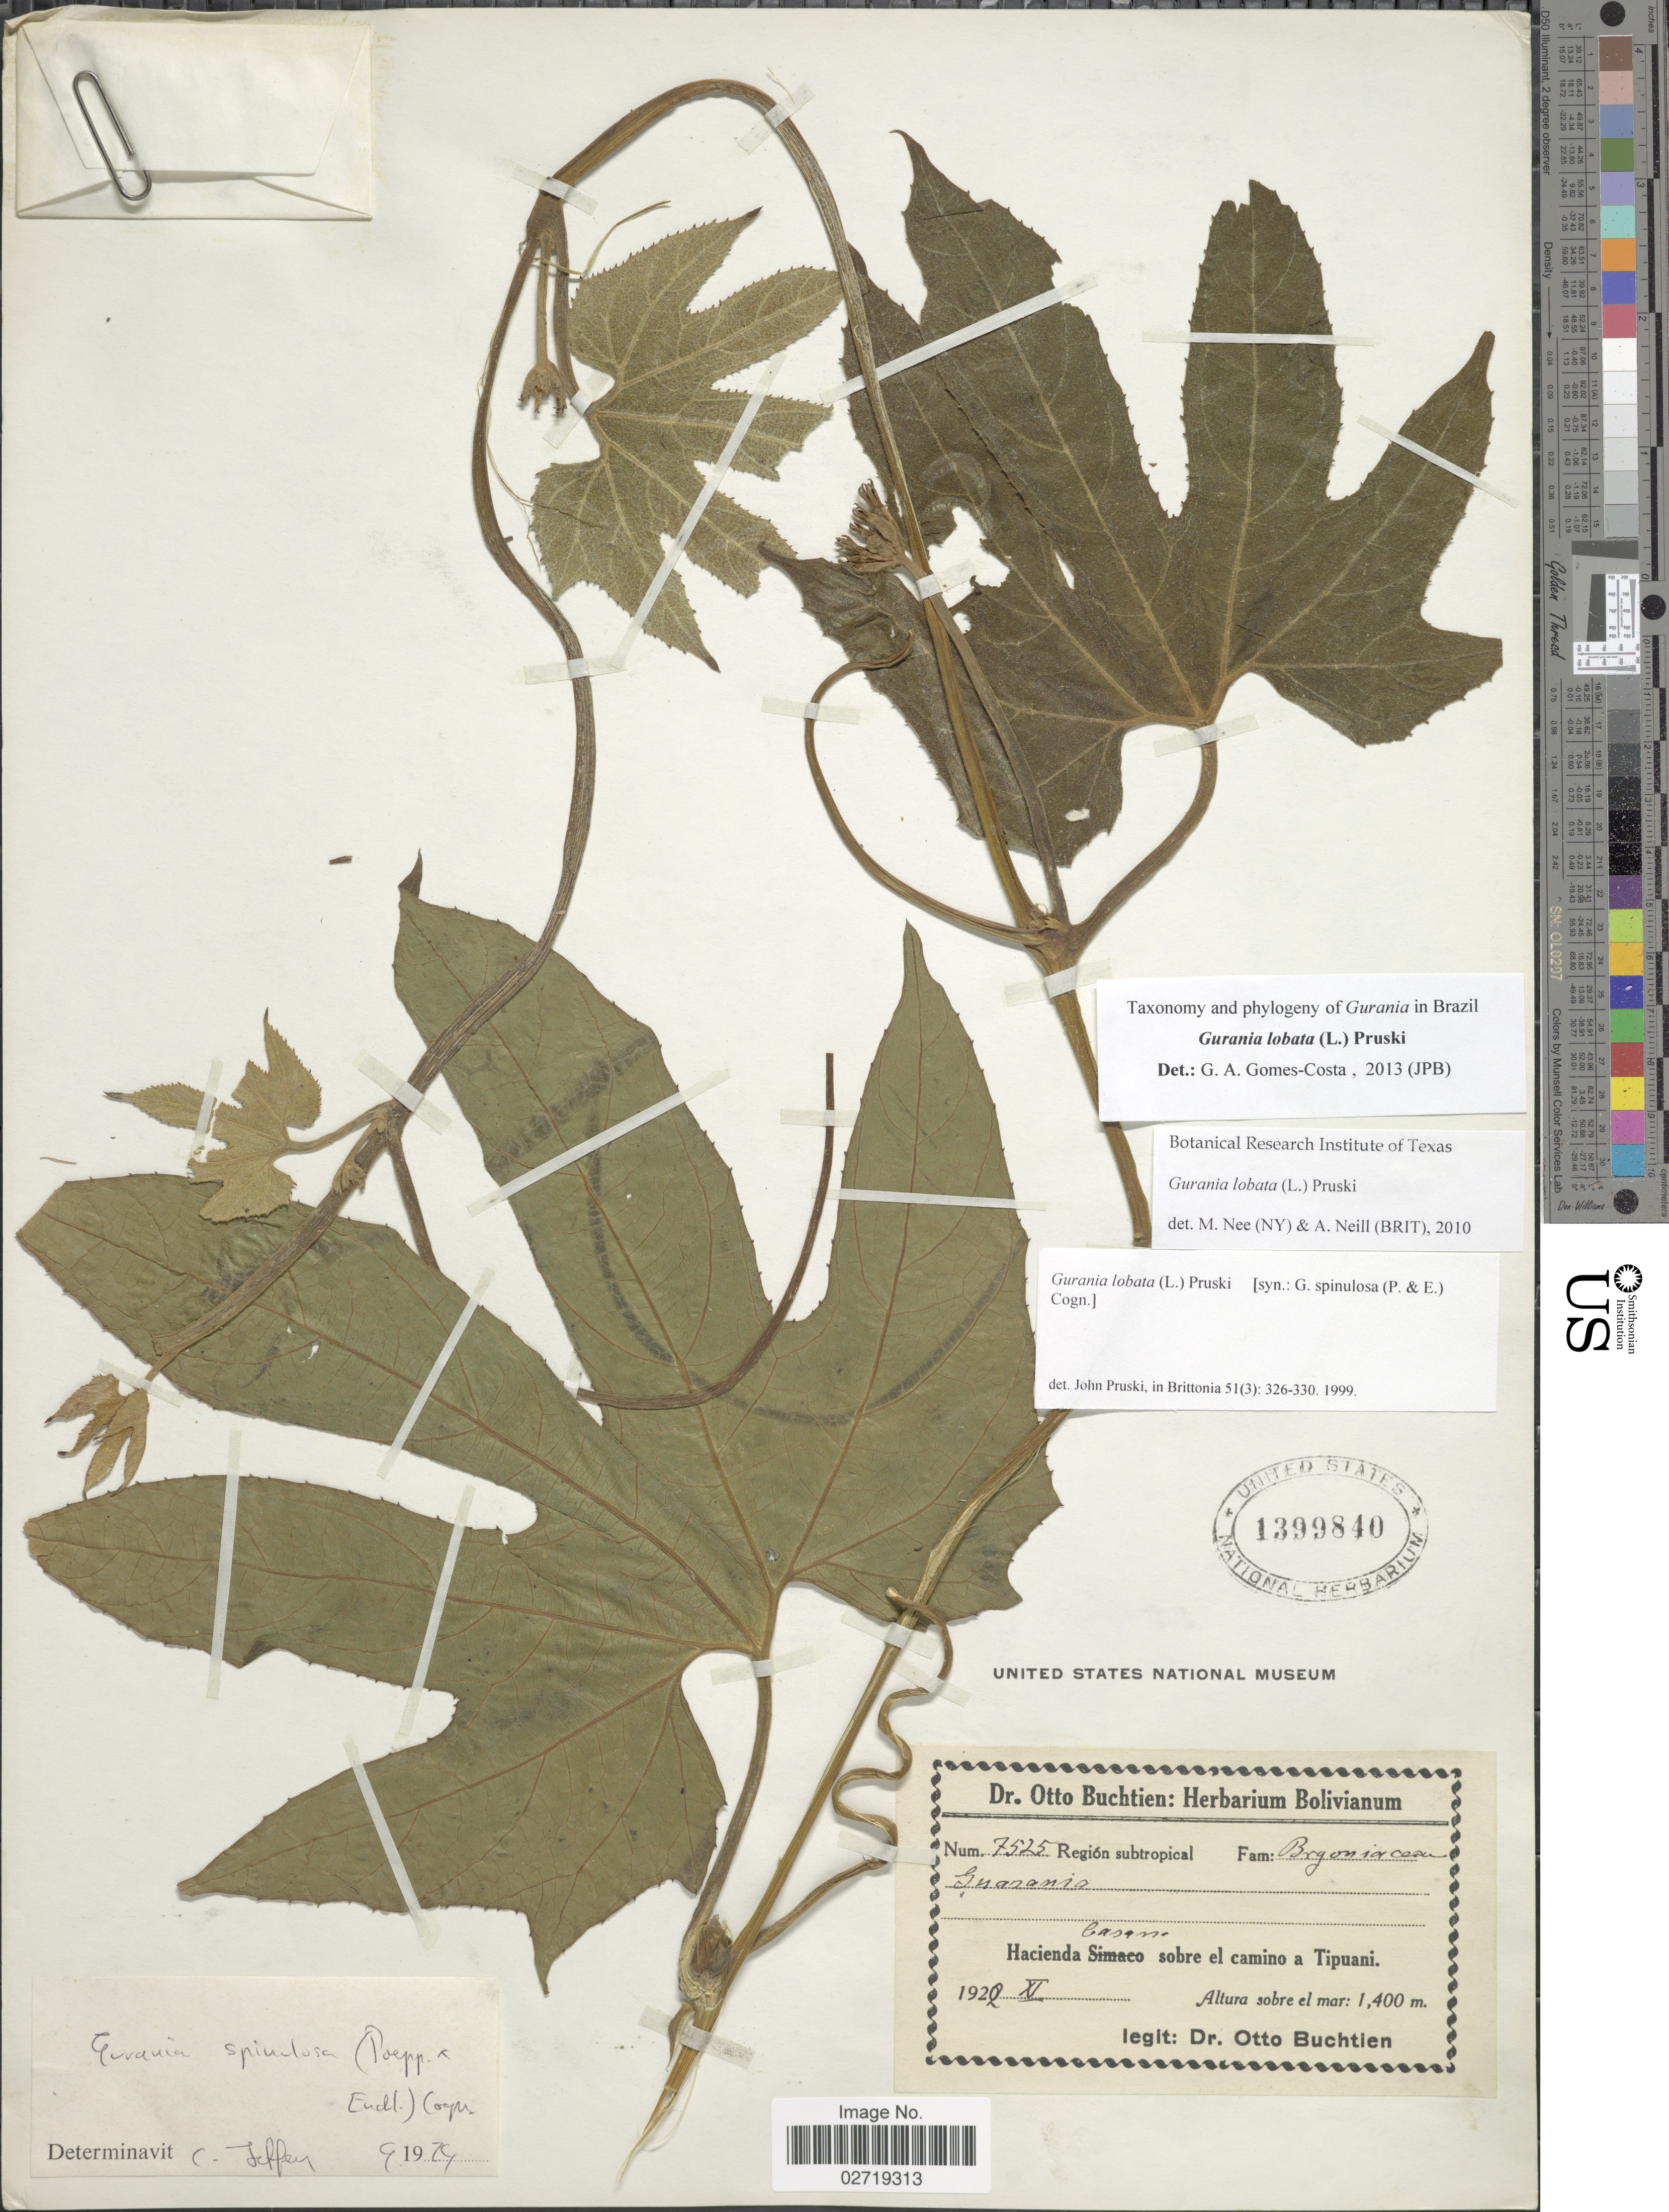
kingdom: Plantae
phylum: Tracheophyta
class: Magnoliopsida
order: Cucurbitales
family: Cucurbitaceae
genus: Gurania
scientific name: Gurania lobata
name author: (L.) Pruski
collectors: O. Buchtien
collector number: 7525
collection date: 1920-11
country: Bolivia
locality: Región subtropical, Hacienda Casana sobre el camino a Tipuani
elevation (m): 1400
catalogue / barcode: US 1399840